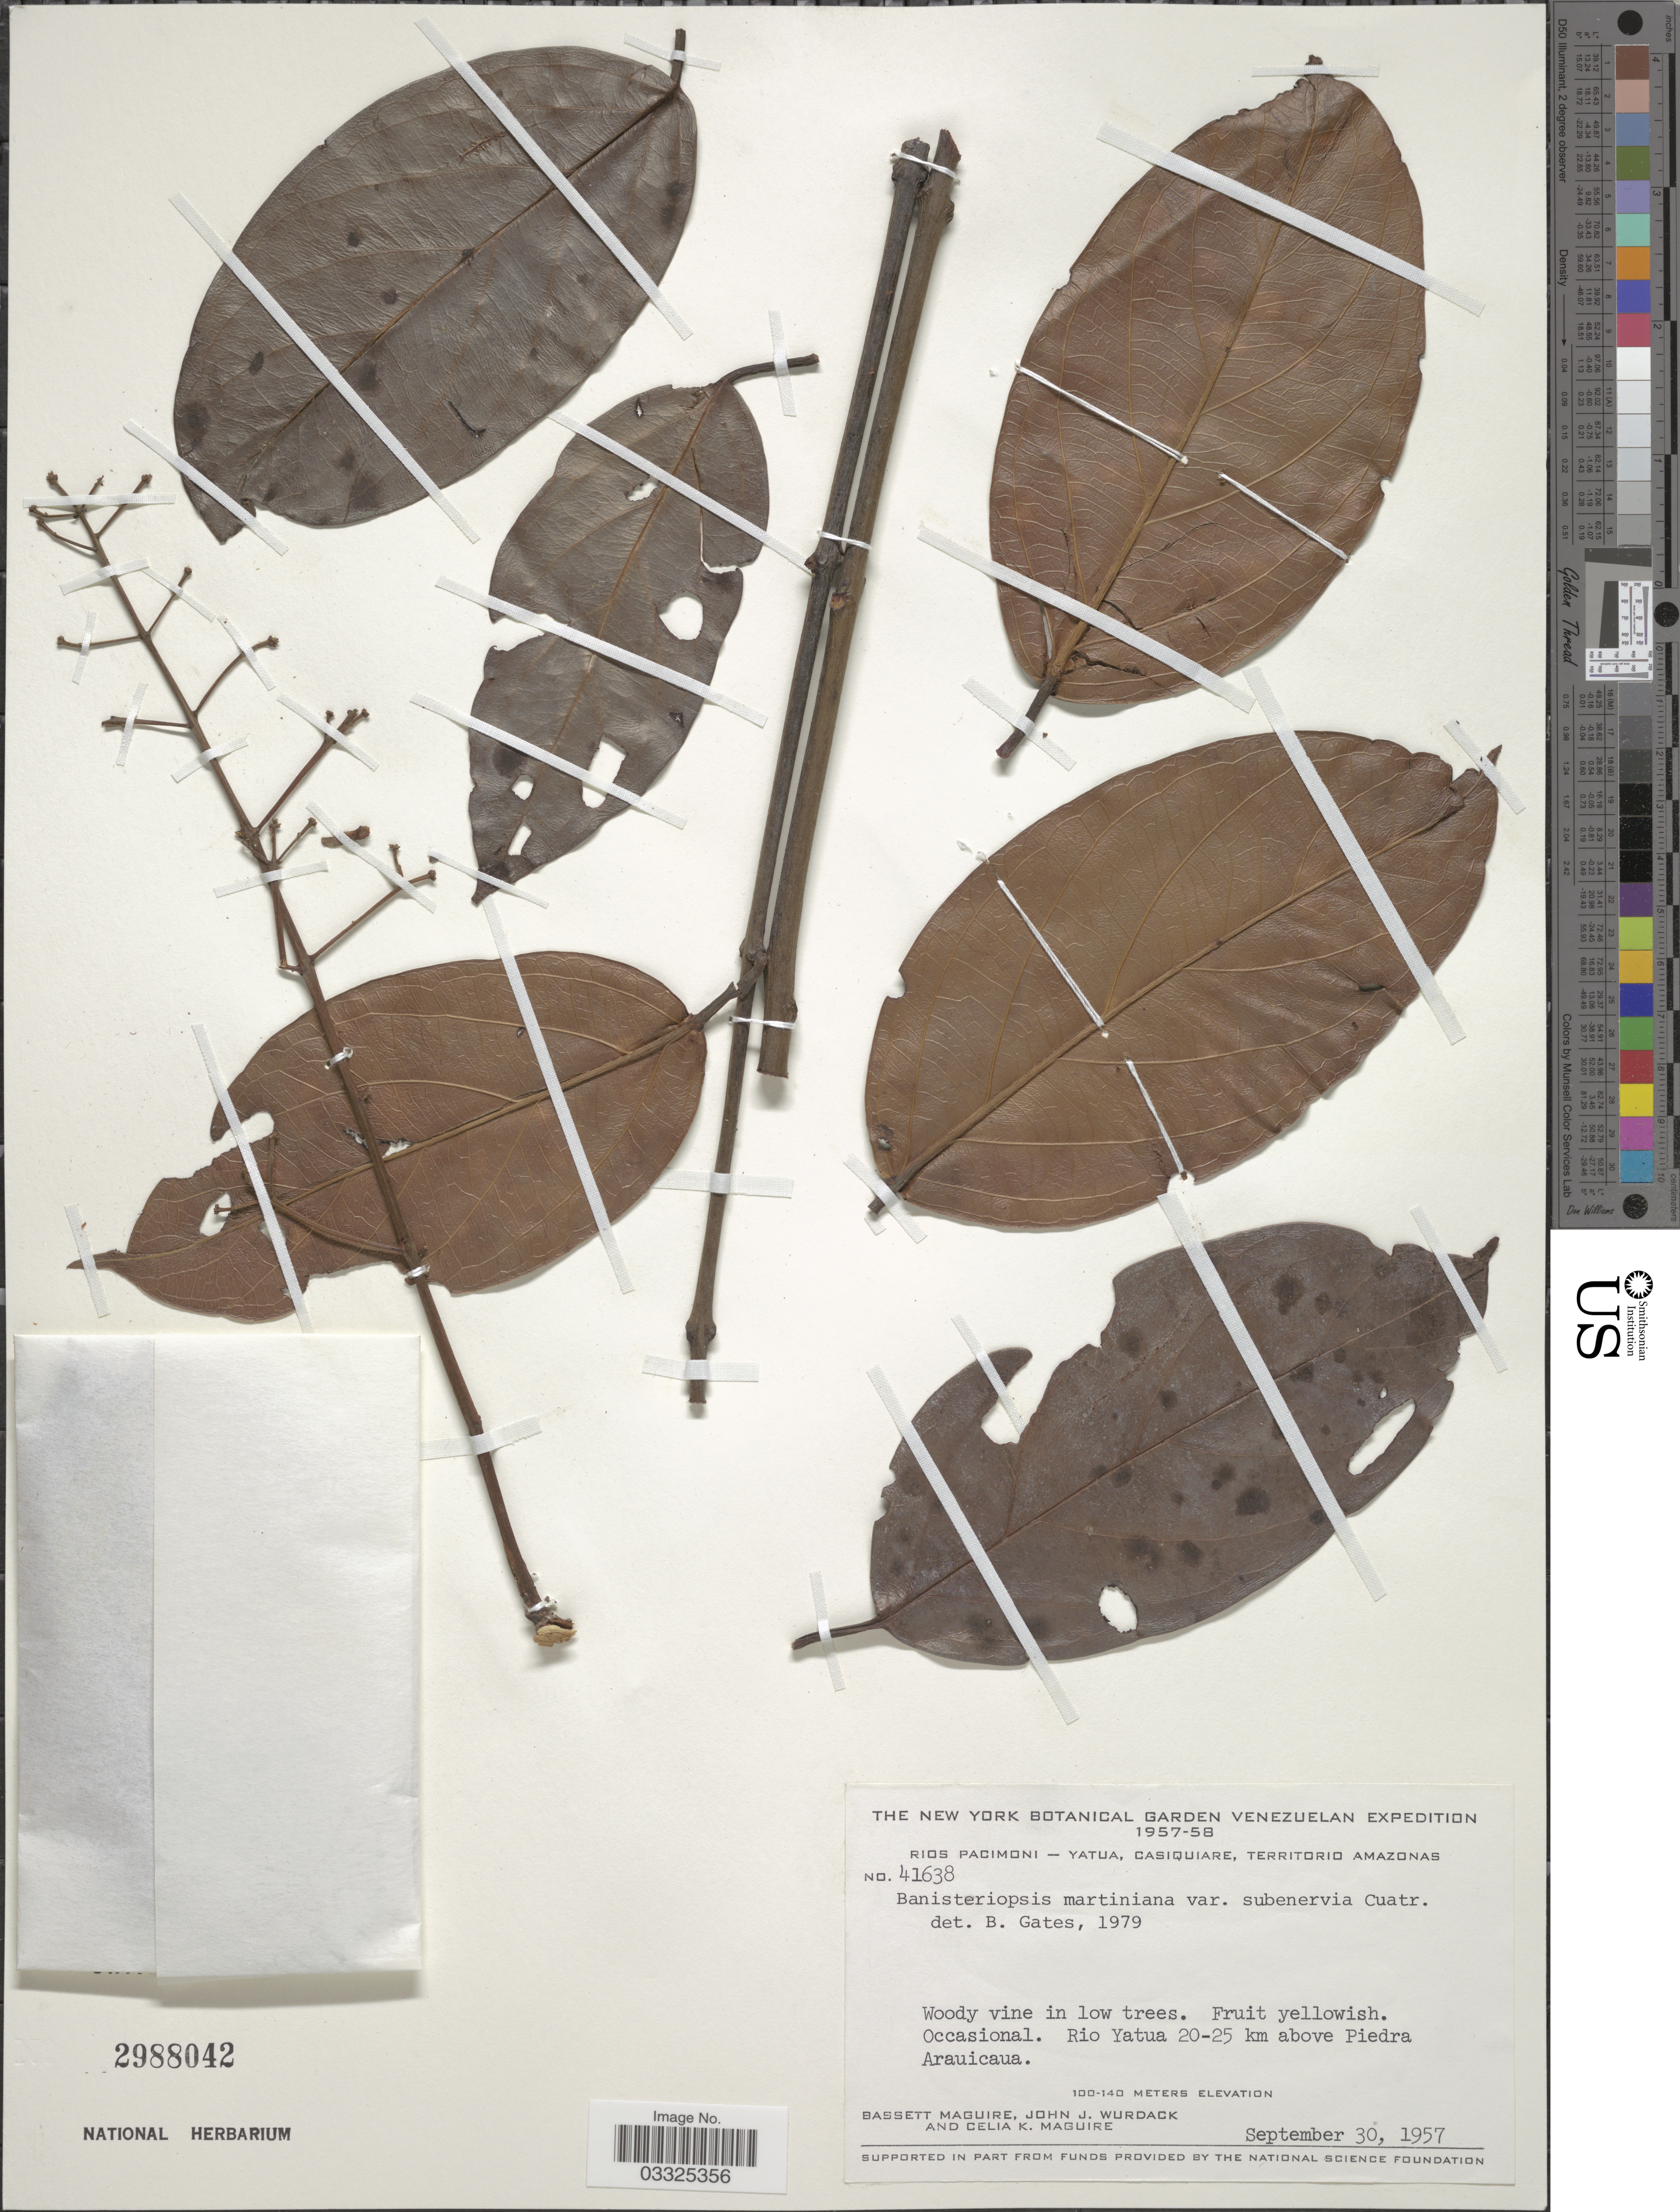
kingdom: Plantae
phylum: Tracheophyta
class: Magnoliopsida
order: Malpighiales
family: Malpighiaceae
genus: Banisteriopsis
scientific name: Banisteriopsis martiniana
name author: (A. Juss.) Cuatrec.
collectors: B. Maguire, J. J. Wurdack & C. K. Maguire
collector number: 41638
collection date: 1957-09-30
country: Venezuela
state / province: Amazonas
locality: Rios Pacimoni-Yatua, Casiquiare, Territorio Amazonas, Rio Yatua 20-25 km above Piedra Arauicaua.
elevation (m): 100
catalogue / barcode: US 2988042